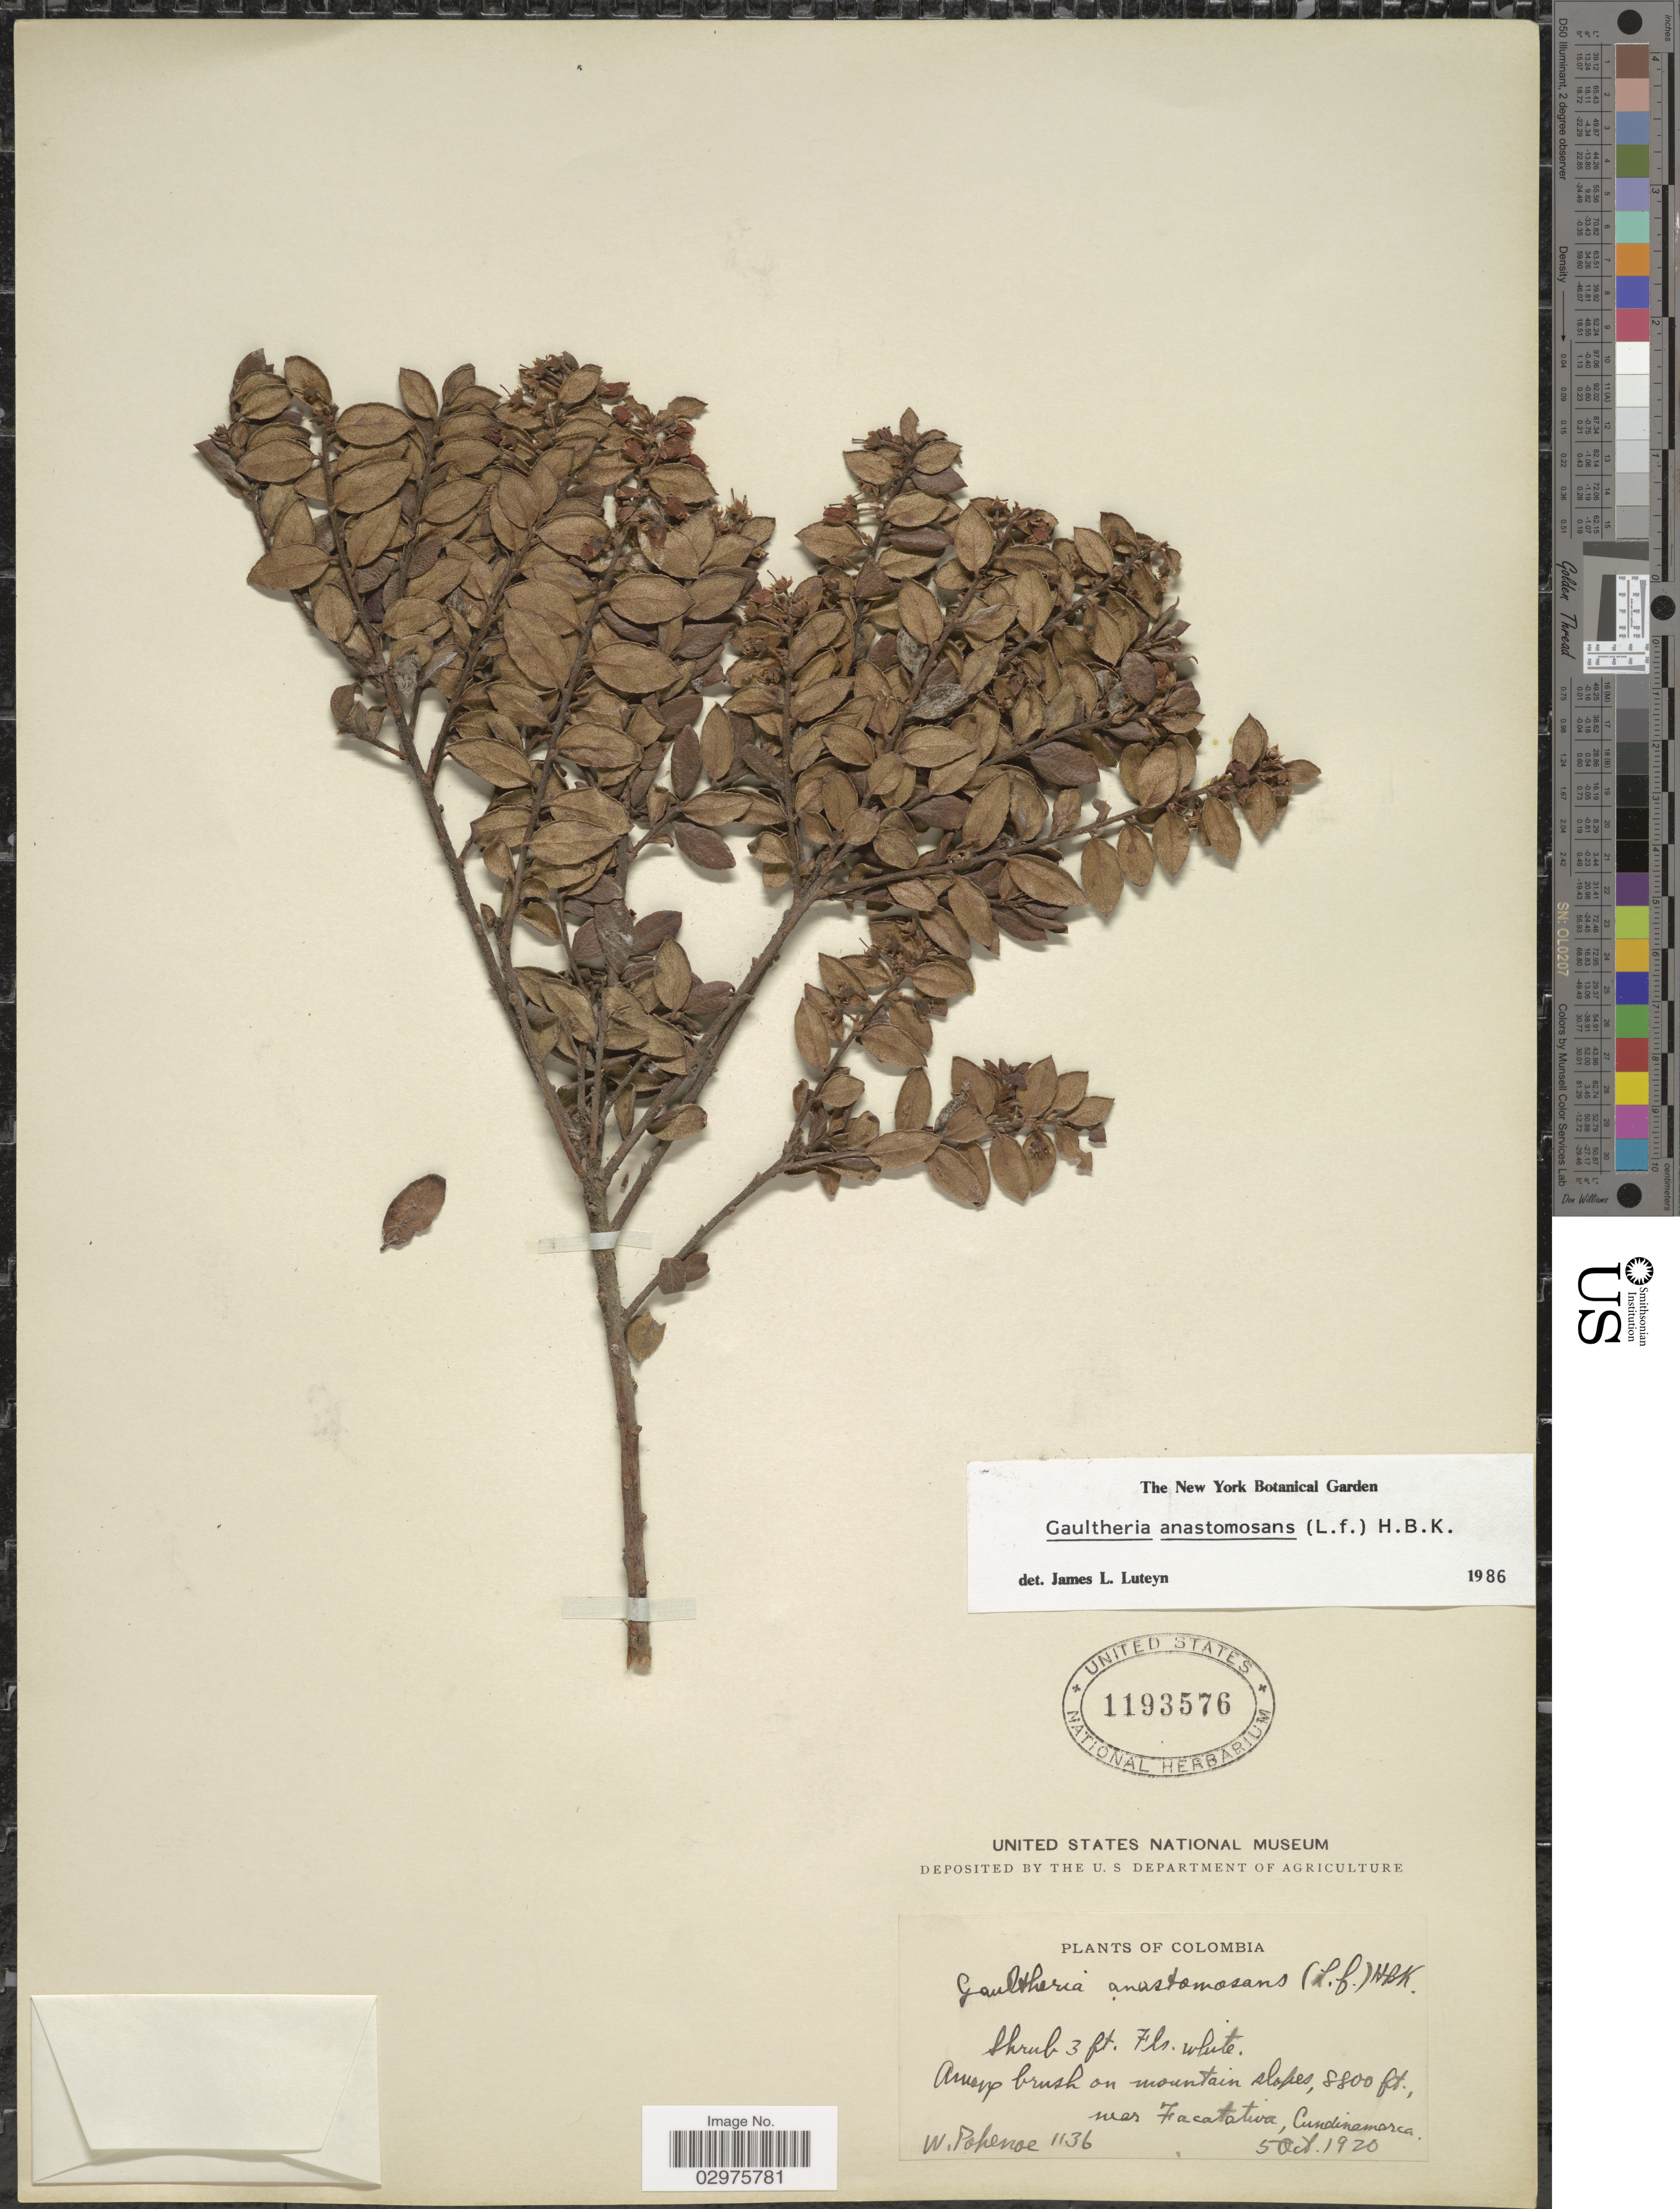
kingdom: Plantae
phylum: Tracheophyta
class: Magnoliopsida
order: Ericales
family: Ericaceae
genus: Gaultheria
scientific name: Gaultheria anastomosans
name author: (L. f.) Kunth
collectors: W. Popenoe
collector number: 1136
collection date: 1920-10-05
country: Colombia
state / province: Cundinamarca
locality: Near Facatativa.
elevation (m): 2682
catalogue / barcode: US 1193576